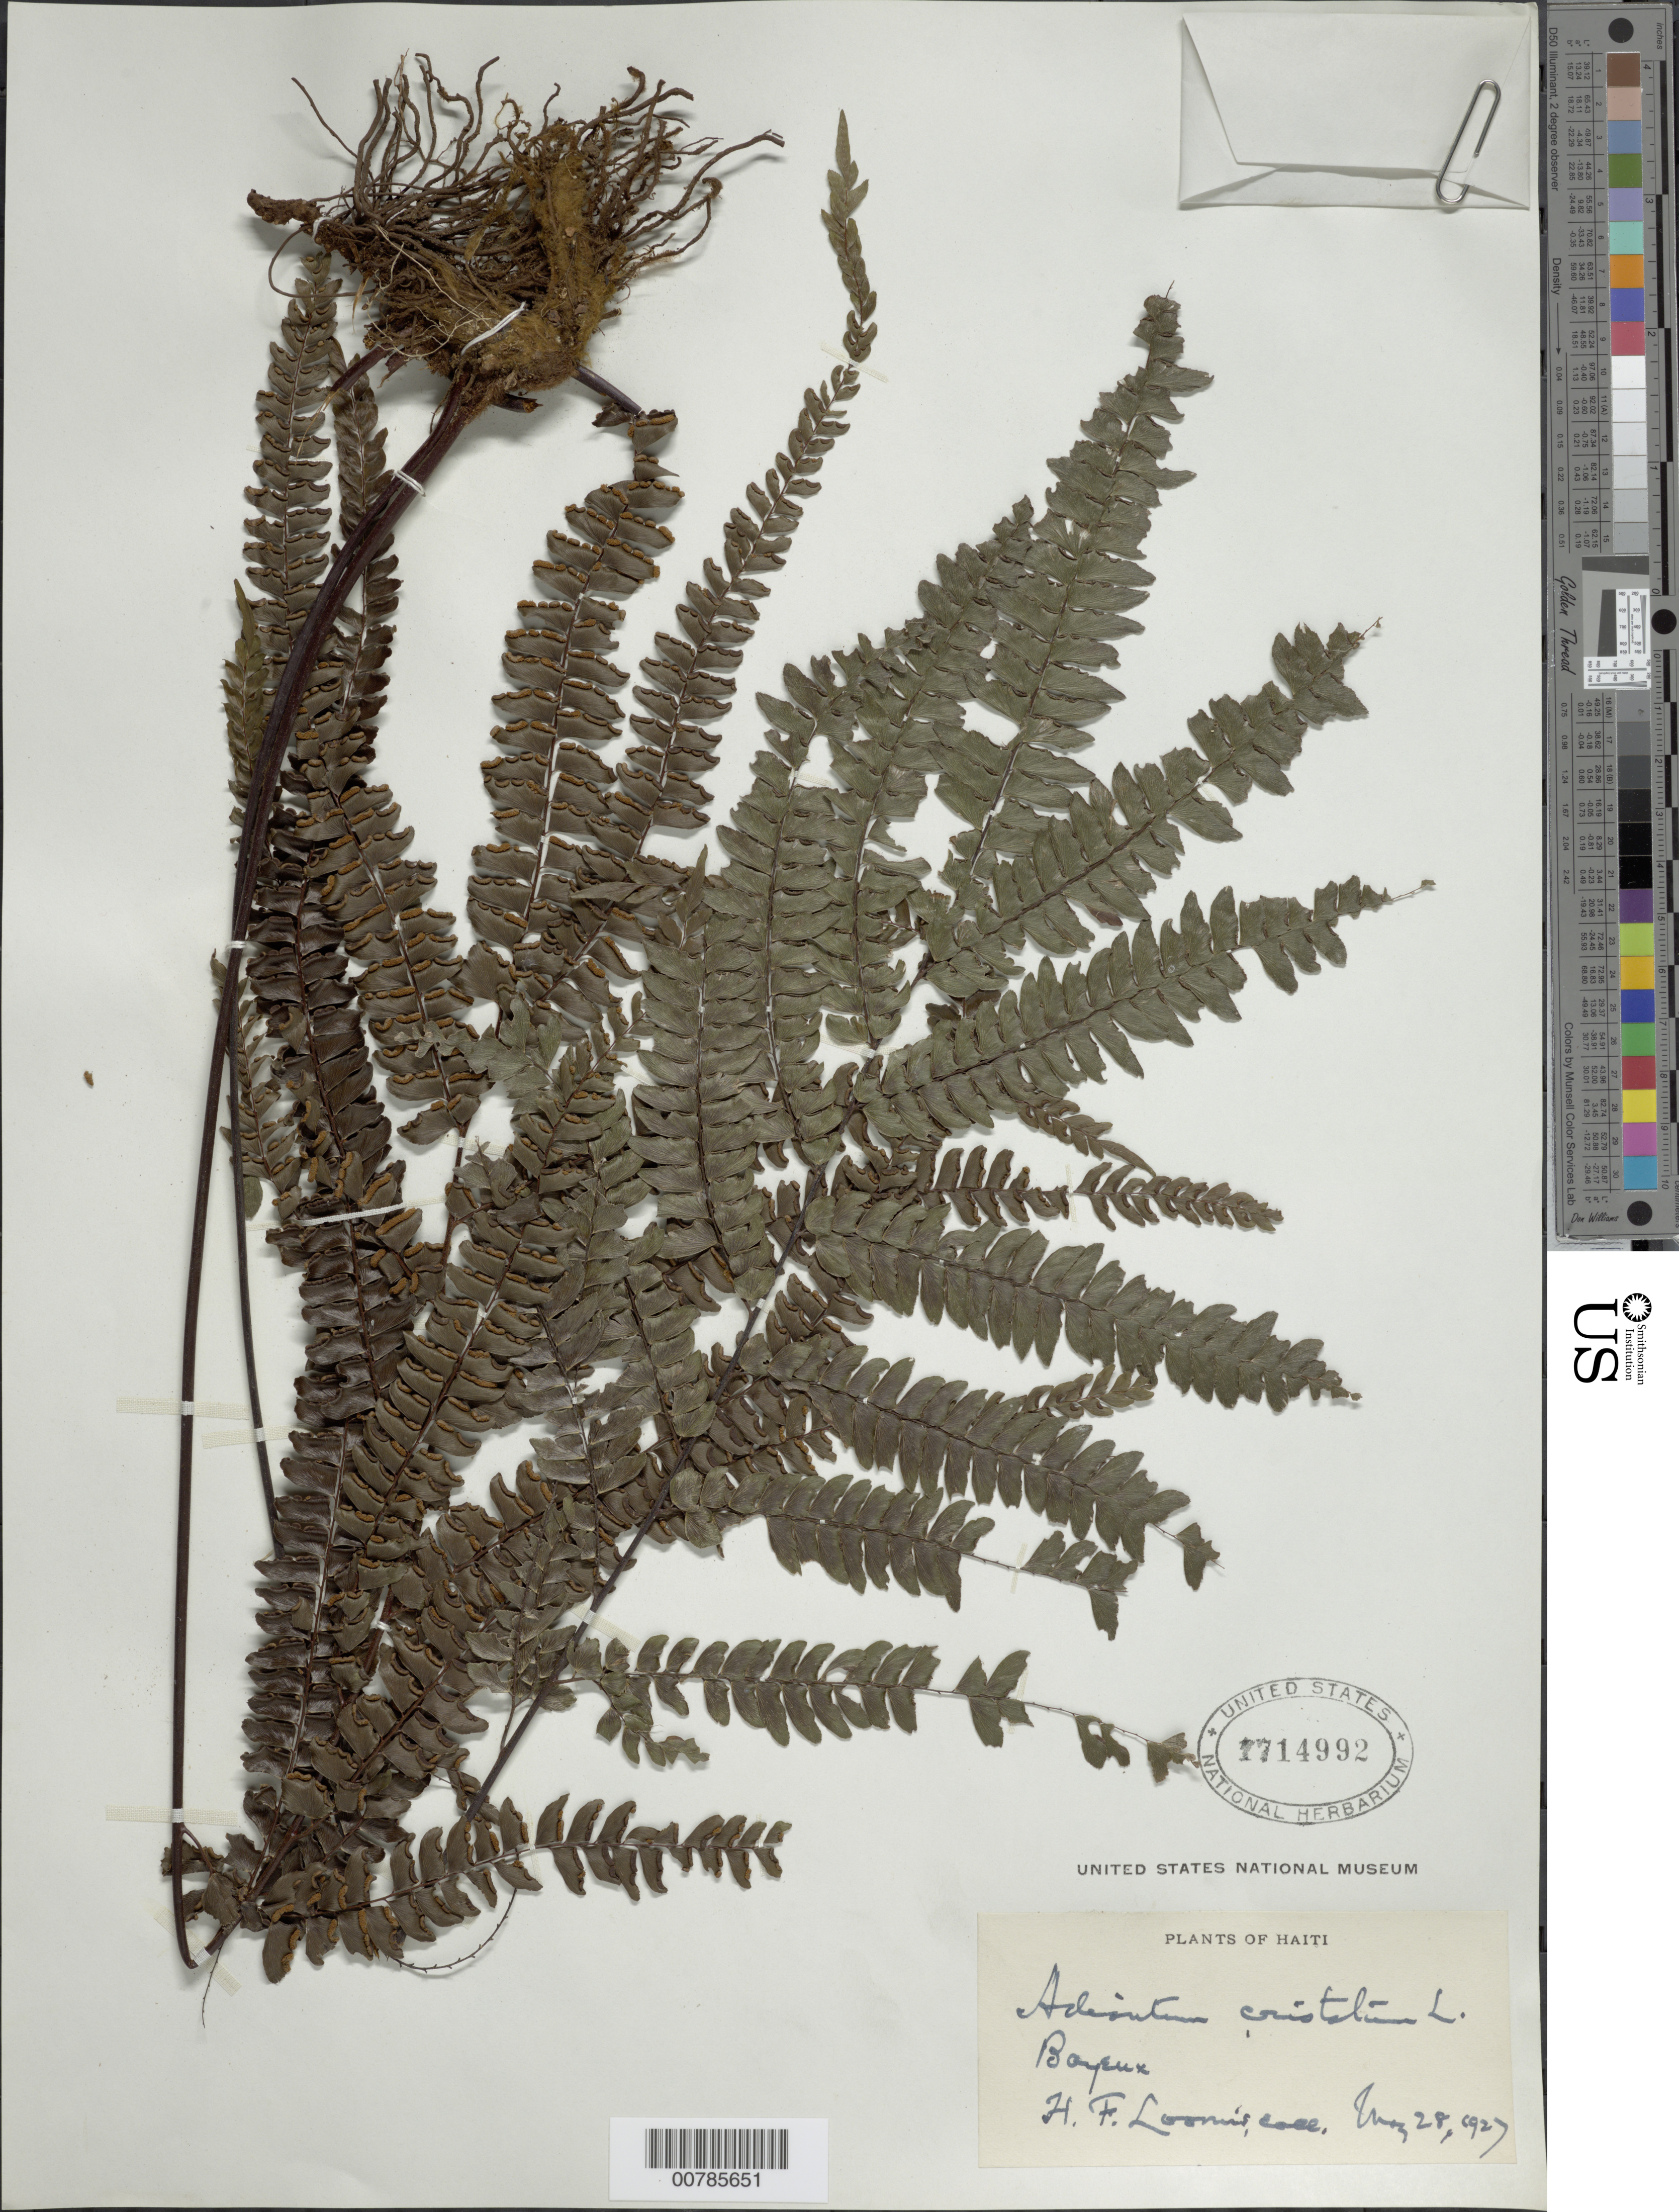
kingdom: Plantae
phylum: Tracheophyta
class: Polypodiopsida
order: Polypodiales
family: Pteridaceae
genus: Adiantum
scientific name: Adiantum pyramidale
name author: (L.) Willd.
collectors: H. F. Loomis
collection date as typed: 28 May 1927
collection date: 1927-05-28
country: Haiti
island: Hispaniola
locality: Bayeux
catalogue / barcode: US 1714992